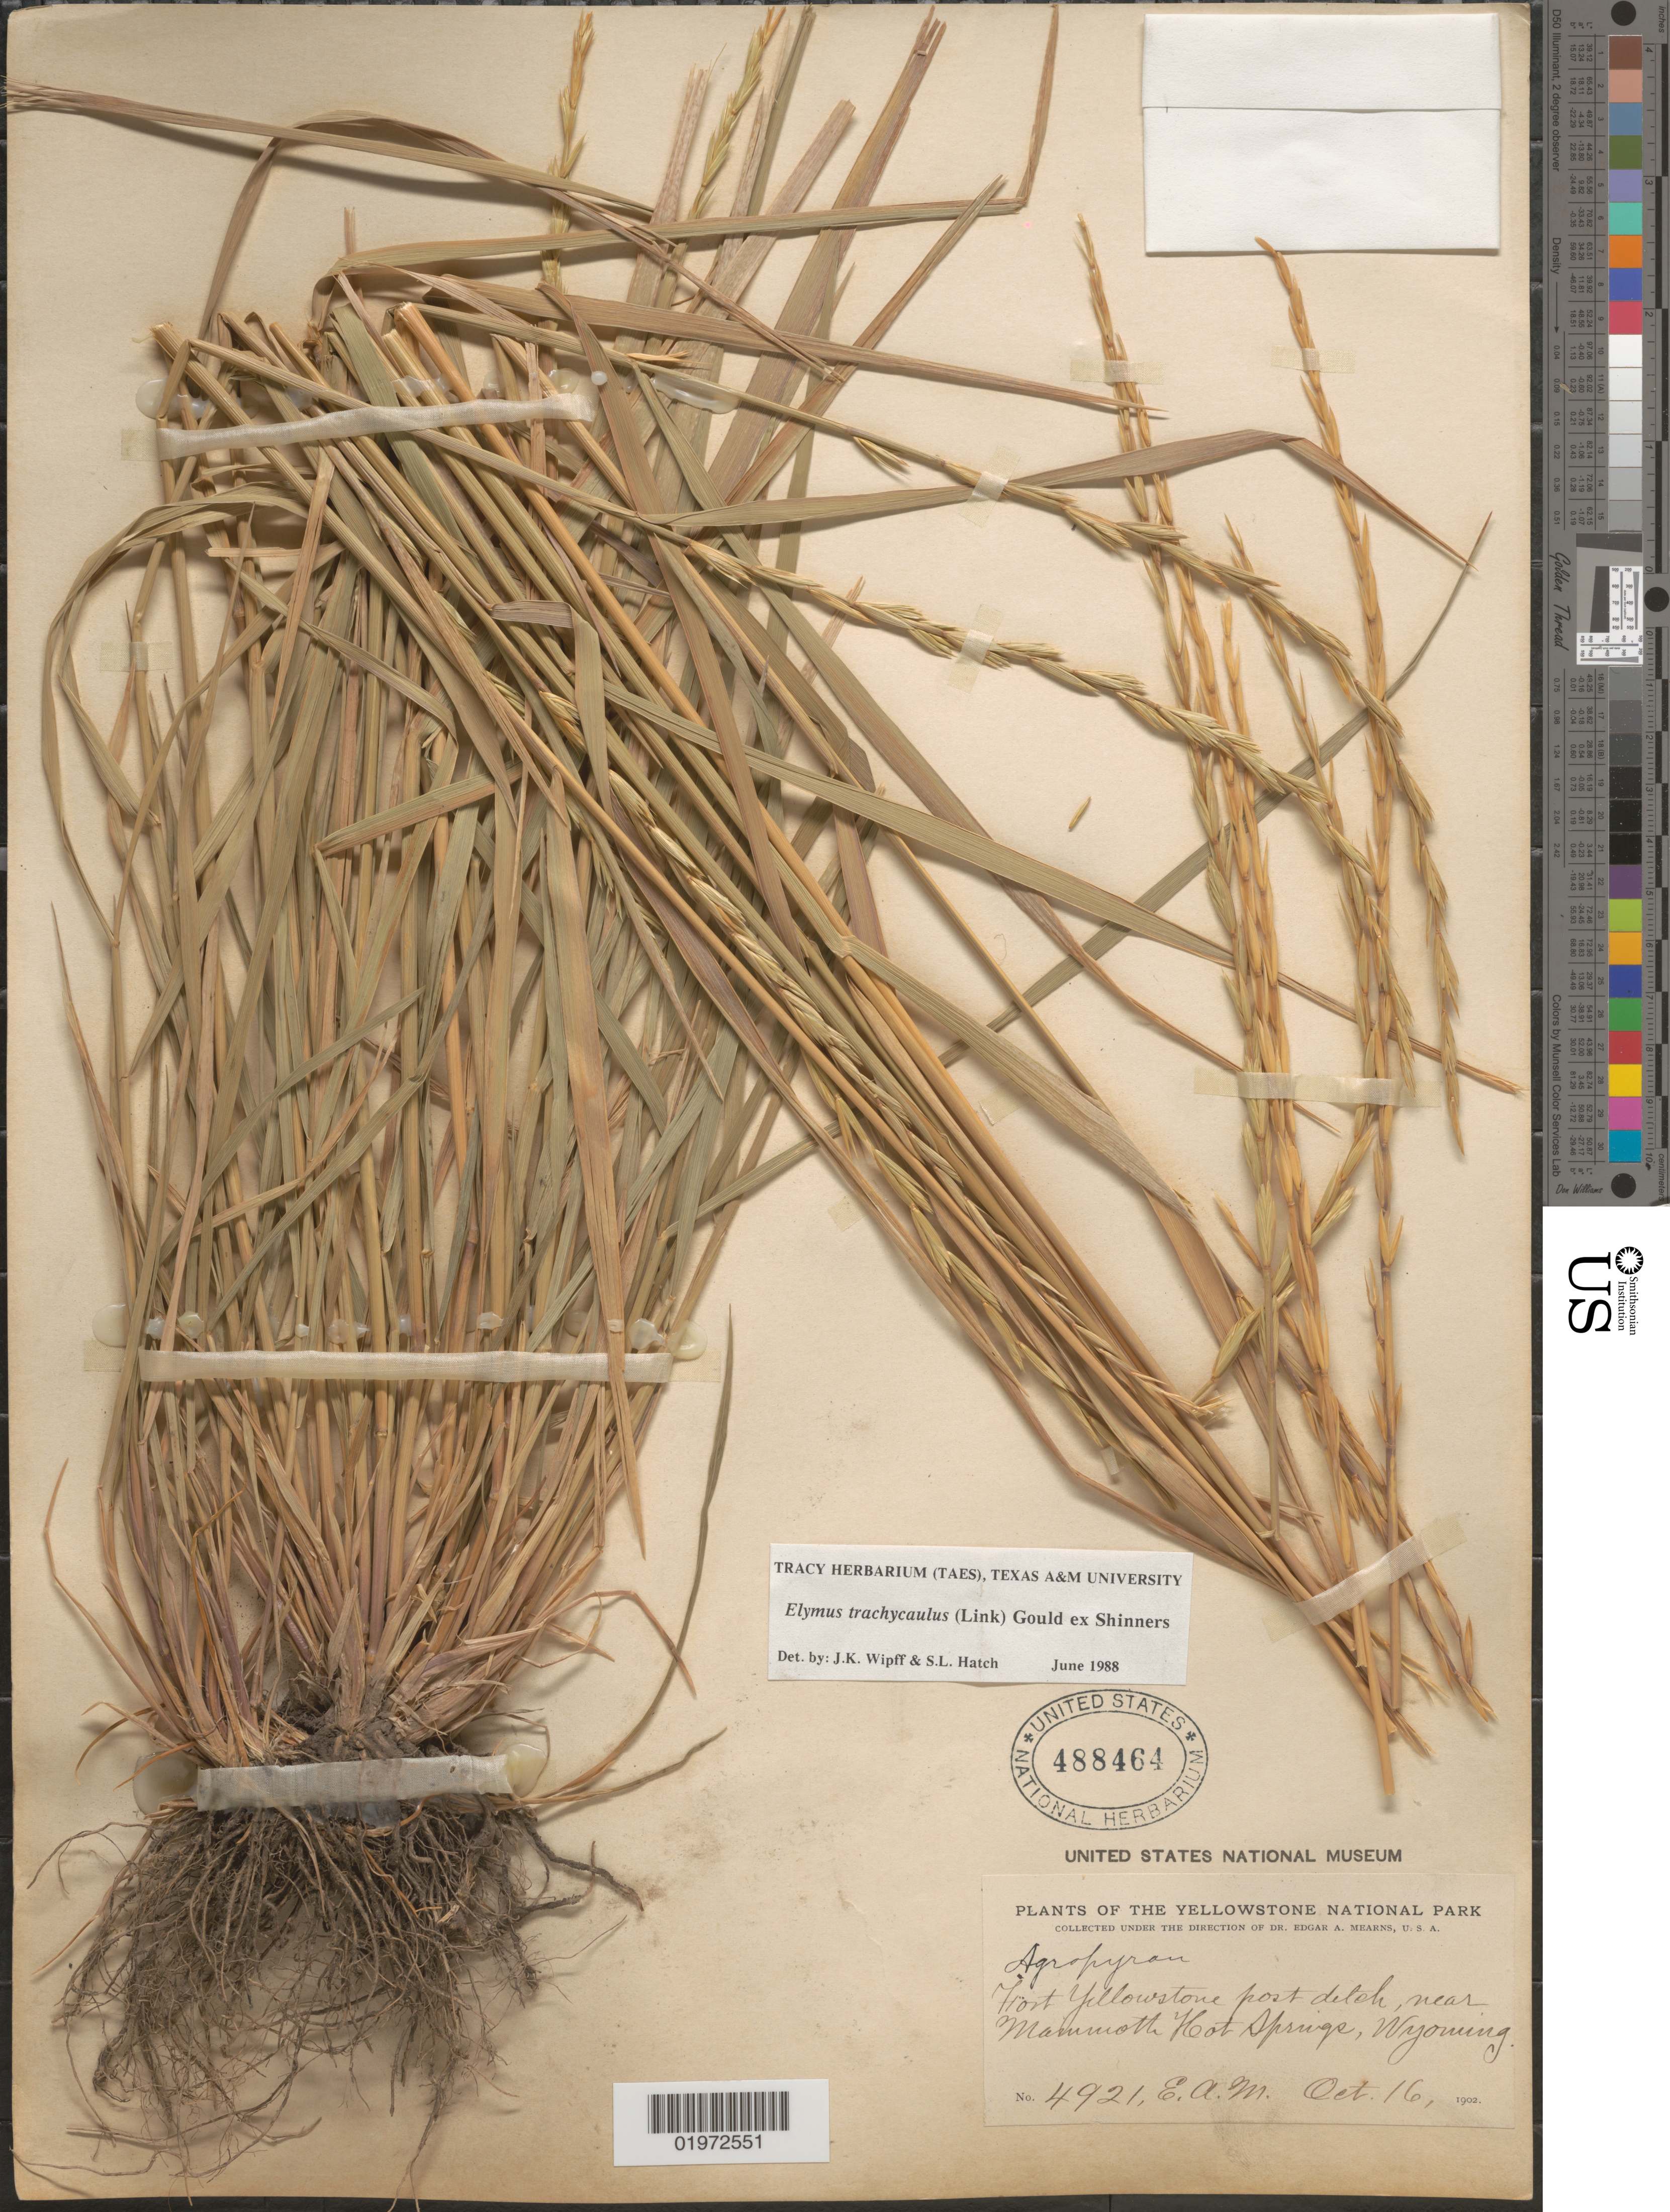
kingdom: Plantae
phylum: Tracheophyta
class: Liliopsida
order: Poales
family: Poaceae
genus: Elymus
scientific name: Elymus trachycaulus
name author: (Link) Gould ex Shinners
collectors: E. A. Mearns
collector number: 4921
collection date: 1902-10-16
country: United States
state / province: Wyoming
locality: Yellowstone National Park. Fort Yellowstone post ditch, near Mammoth Hot Springs.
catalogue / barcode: US 488464